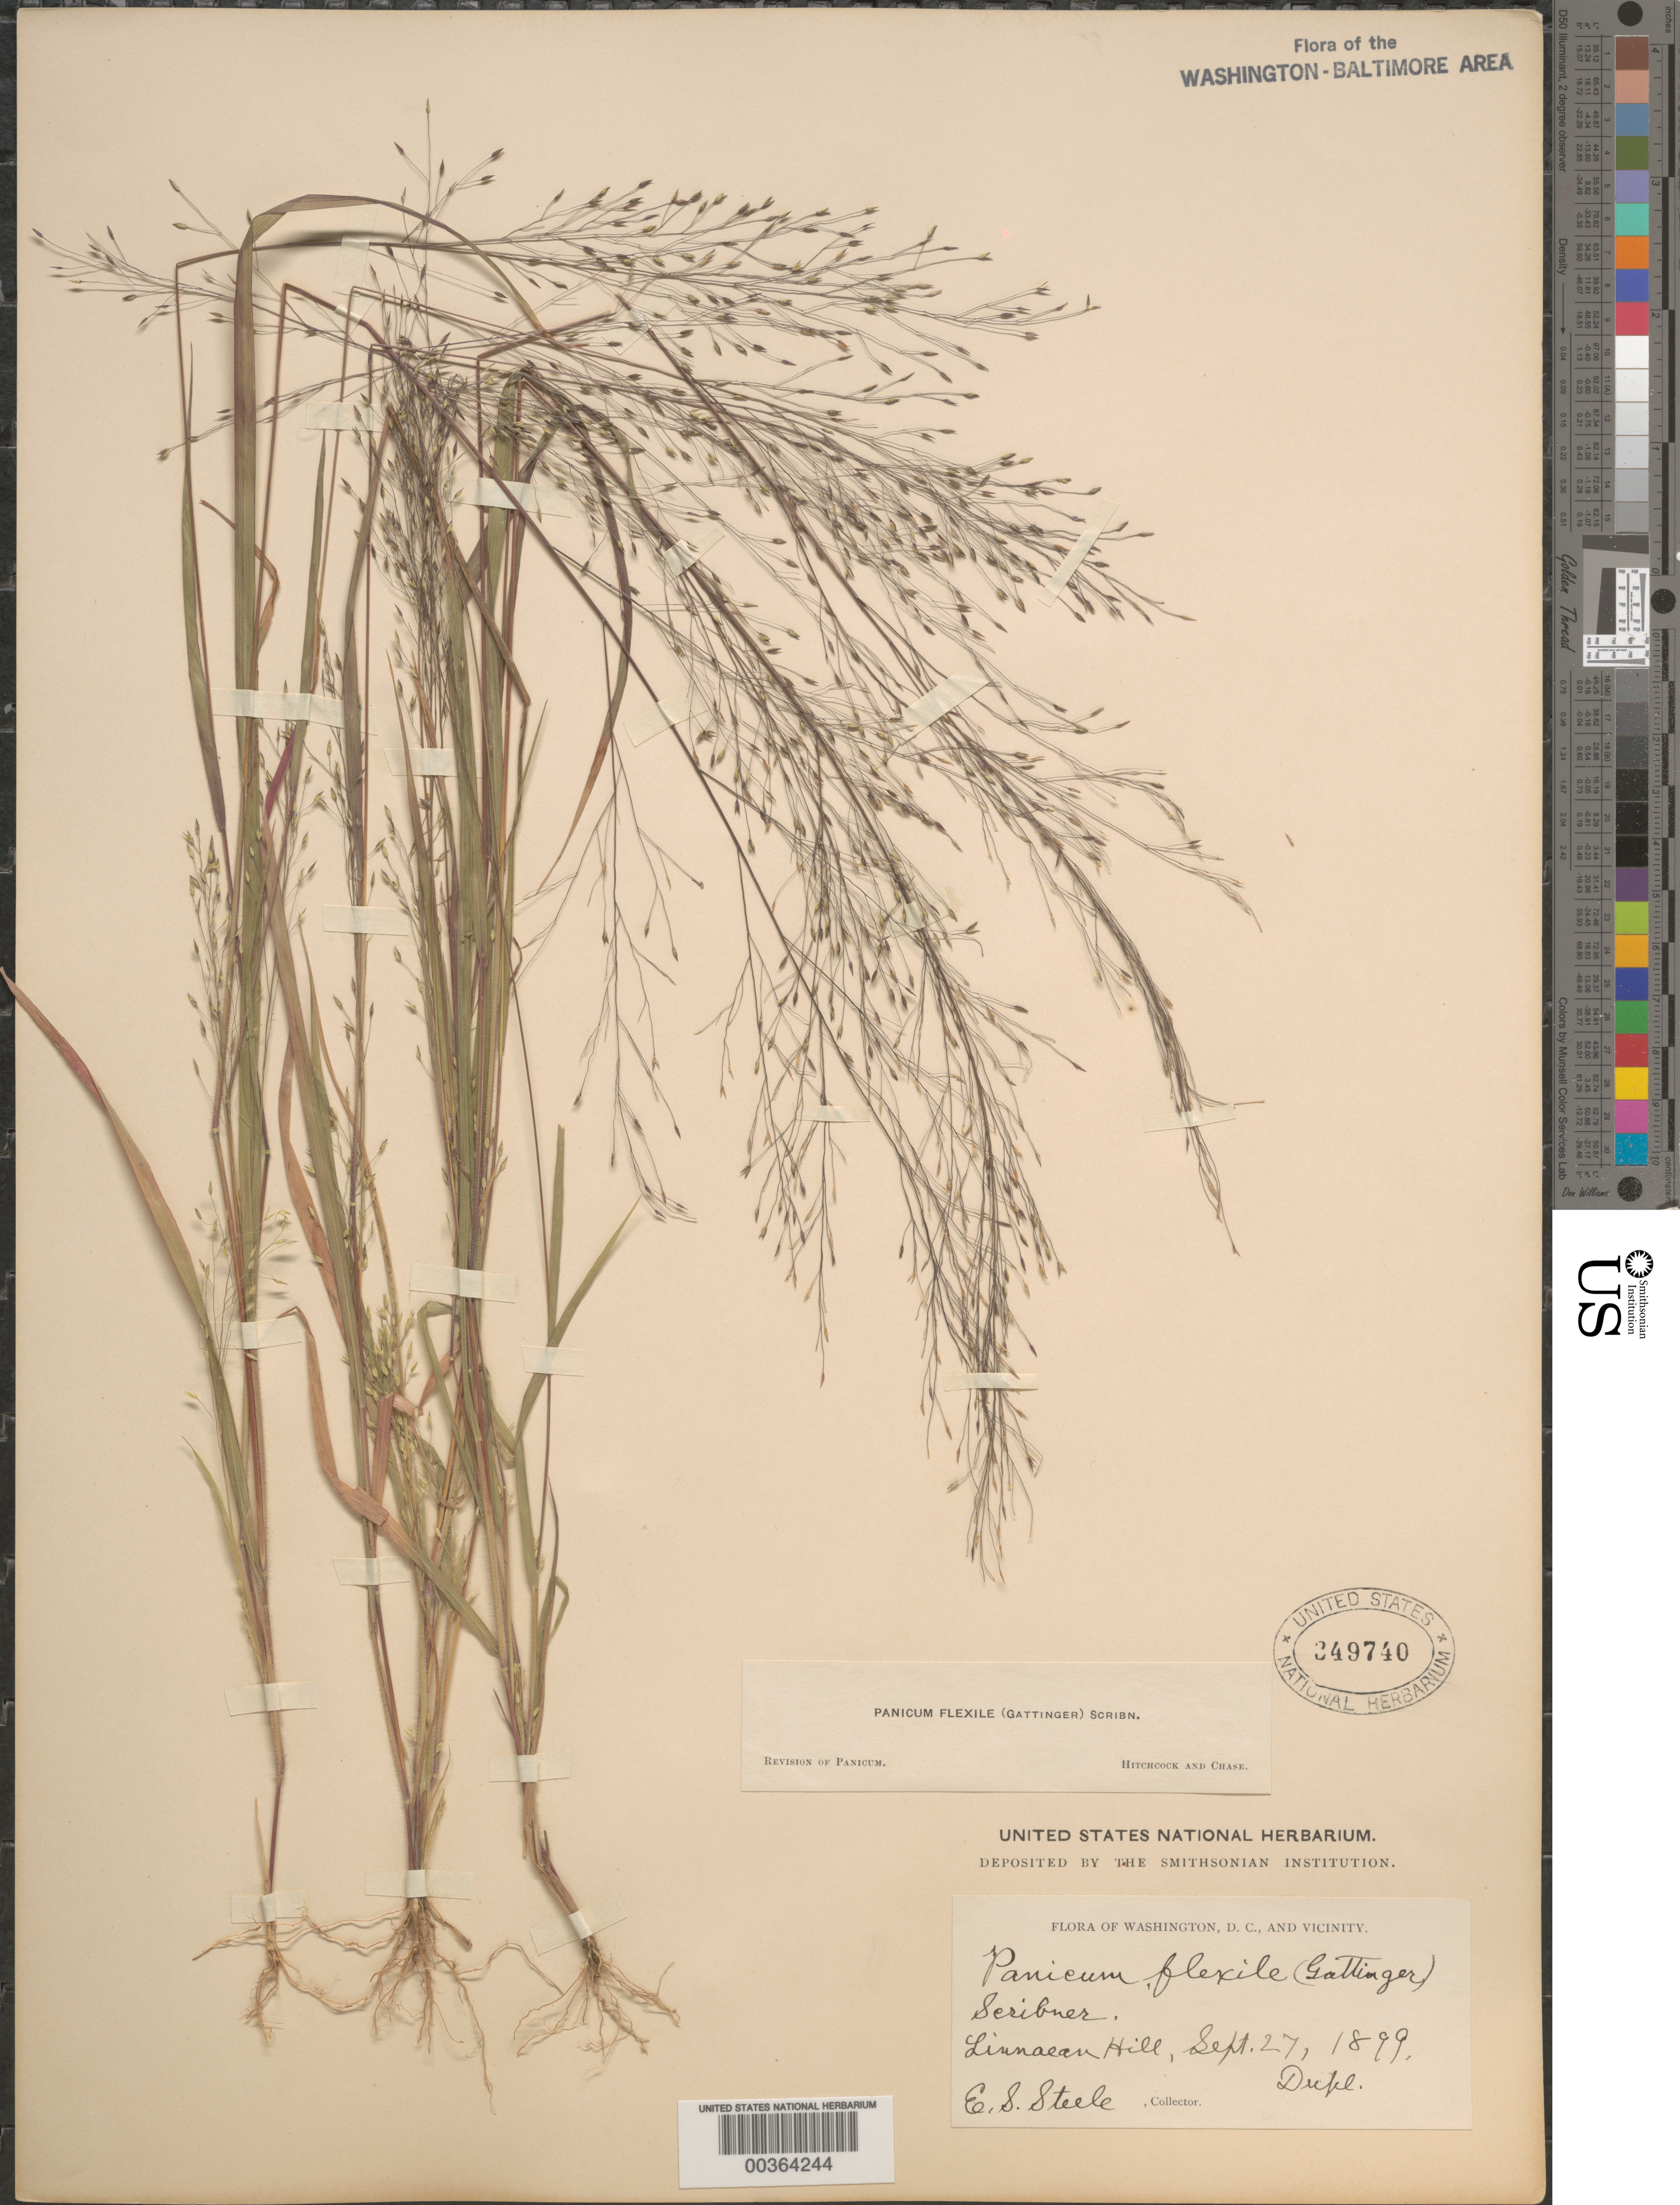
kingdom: Plantae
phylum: Tracheophyta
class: Liliopsida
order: Poales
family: Poaceae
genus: Panicum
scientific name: Panicum flexile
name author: (Gatt.) Scribn.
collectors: E. Steele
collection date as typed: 27 Sep 1899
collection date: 1899-09-27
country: United States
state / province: District of Columbia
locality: Linnaean Hill Rock Creek Park and Vicinity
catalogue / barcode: US 349740